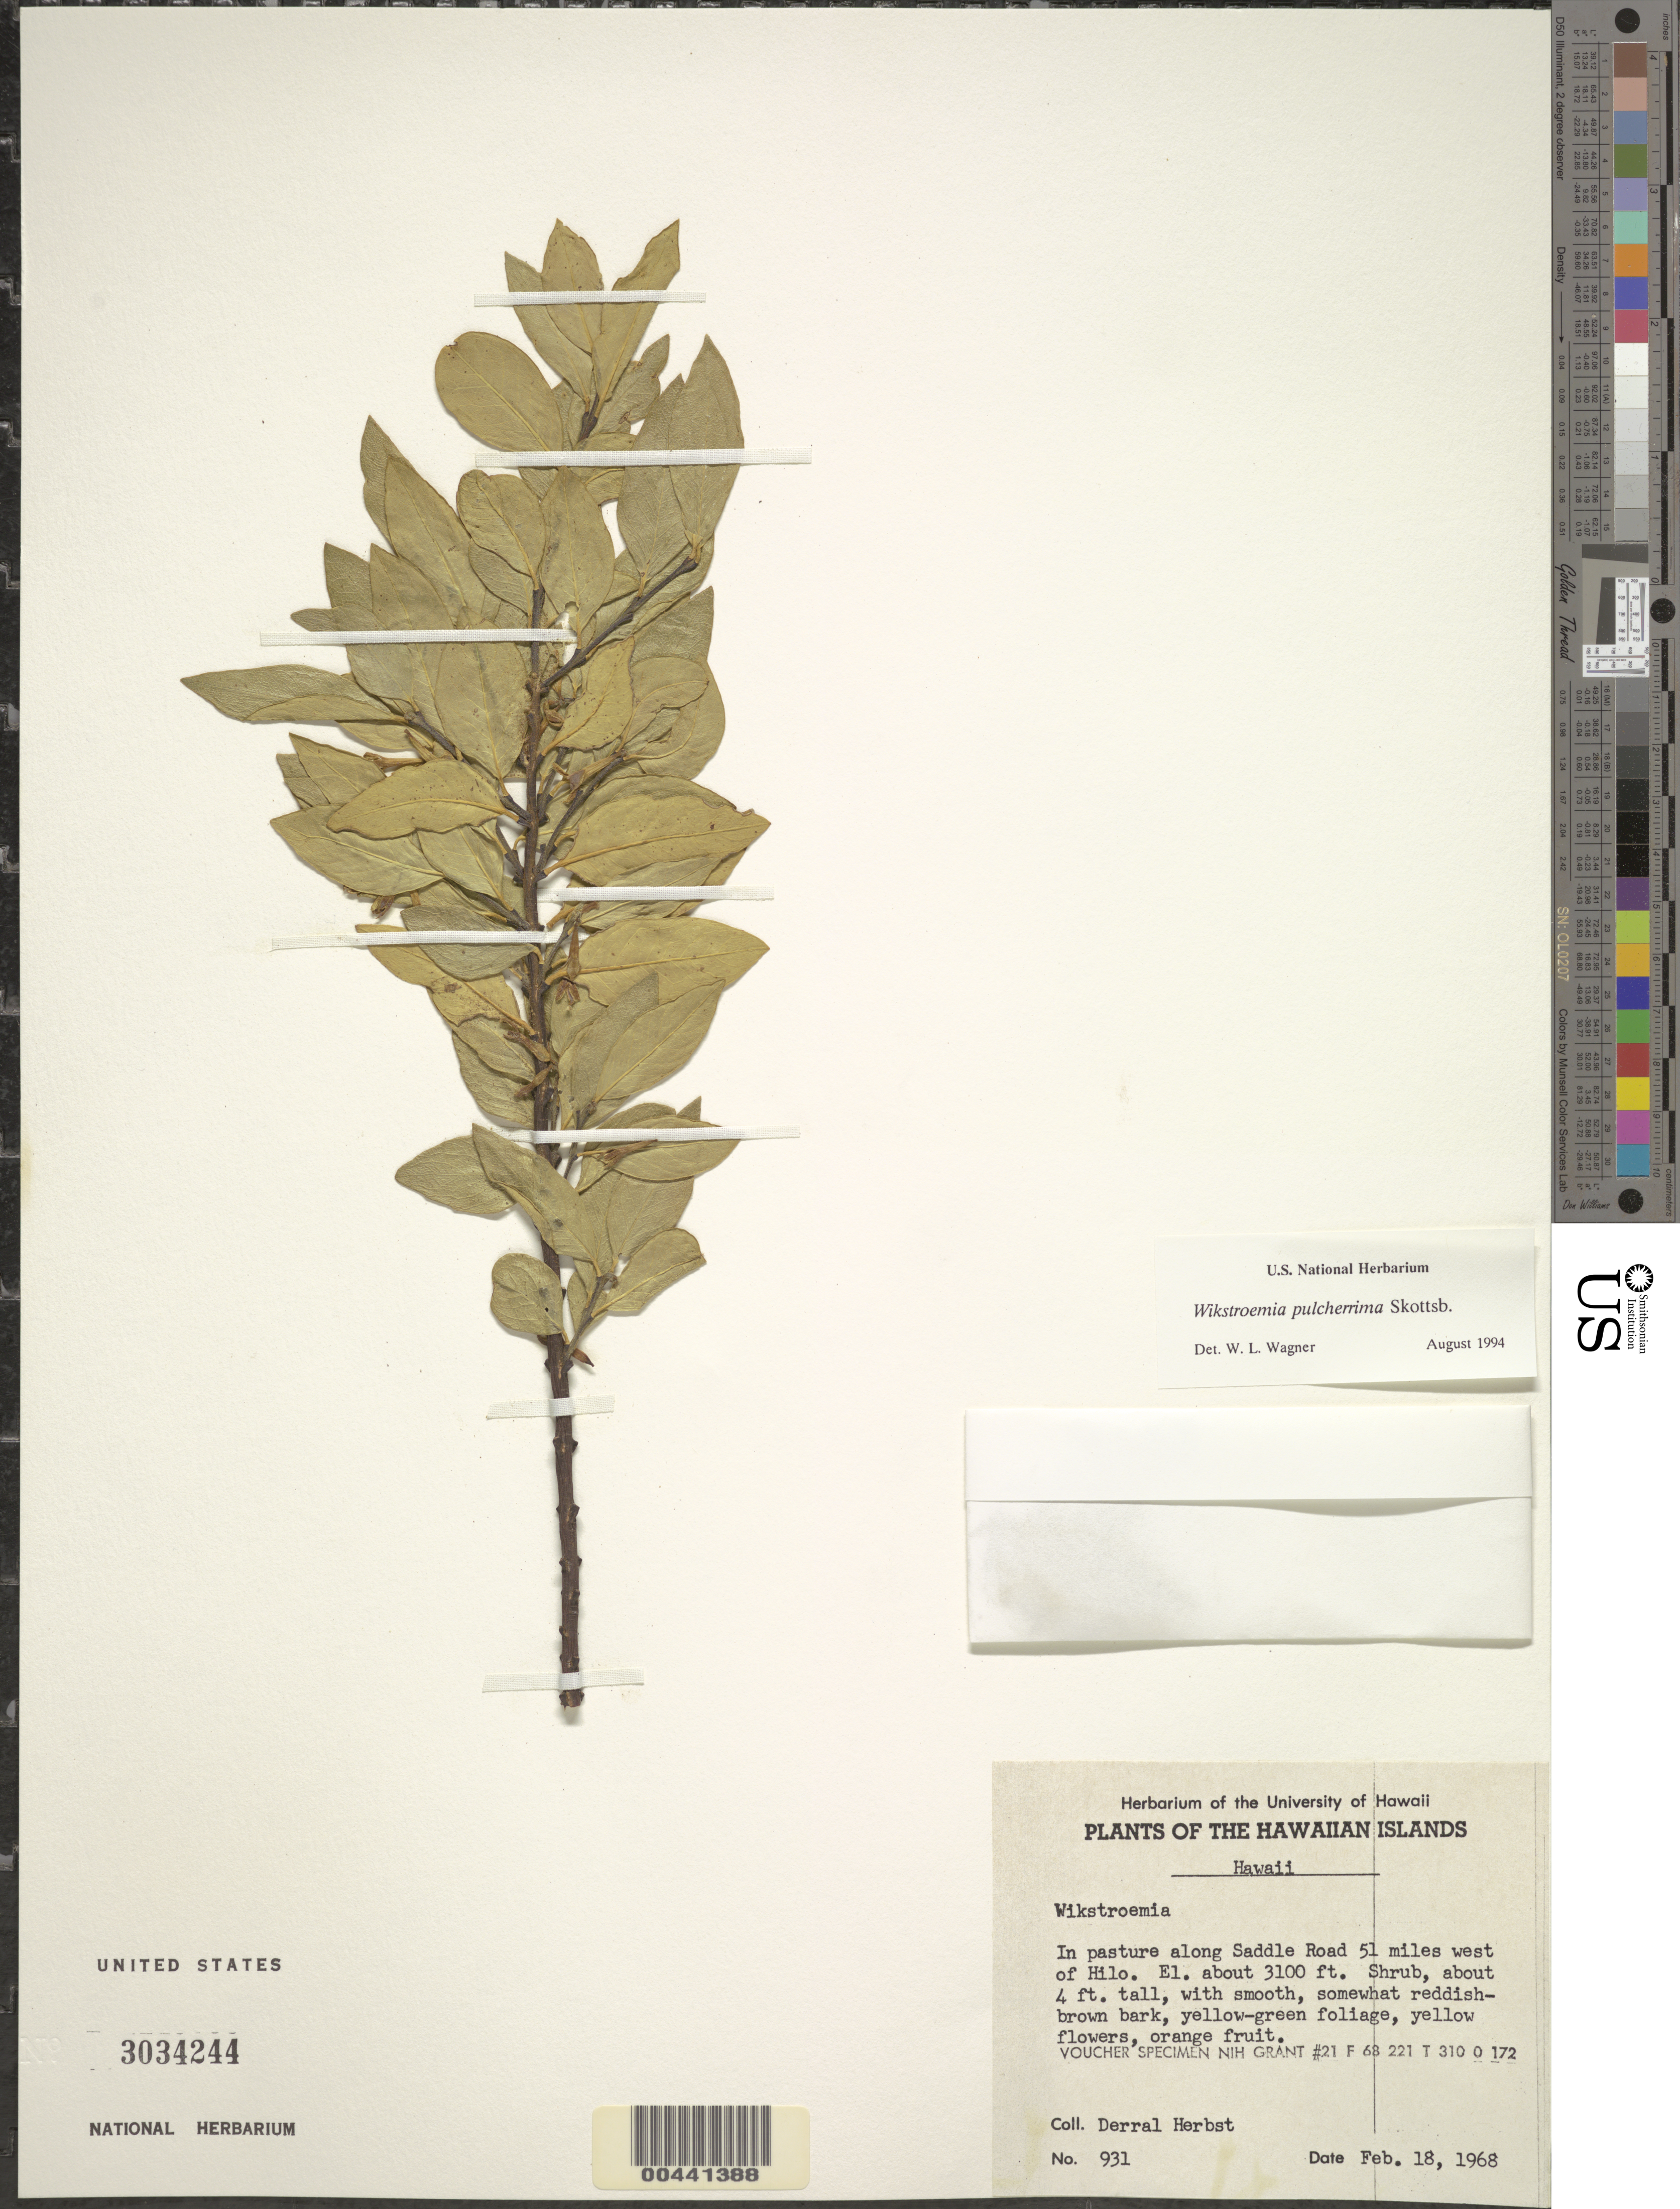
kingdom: Plantae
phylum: Tracheophyta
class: Magnoliopsida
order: Malvales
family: Thymelaeaceae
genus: Wikstroemia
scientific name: Wikstroemia pulcherrima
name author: Skottsb.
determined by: Wagner, W. L., (BOT), Smithsonian Institution - National Museum of Natural History (UNITED STATES)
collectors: D. R. Herbst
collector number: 931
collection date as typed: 18 Feb 1968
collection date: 1968-02-18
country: United States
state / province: Hawaii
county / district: Hawaii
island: Hawaii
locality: In pasture along Saddle Road 51 miles W of Hilo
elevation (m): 945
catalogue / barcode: US 3034244